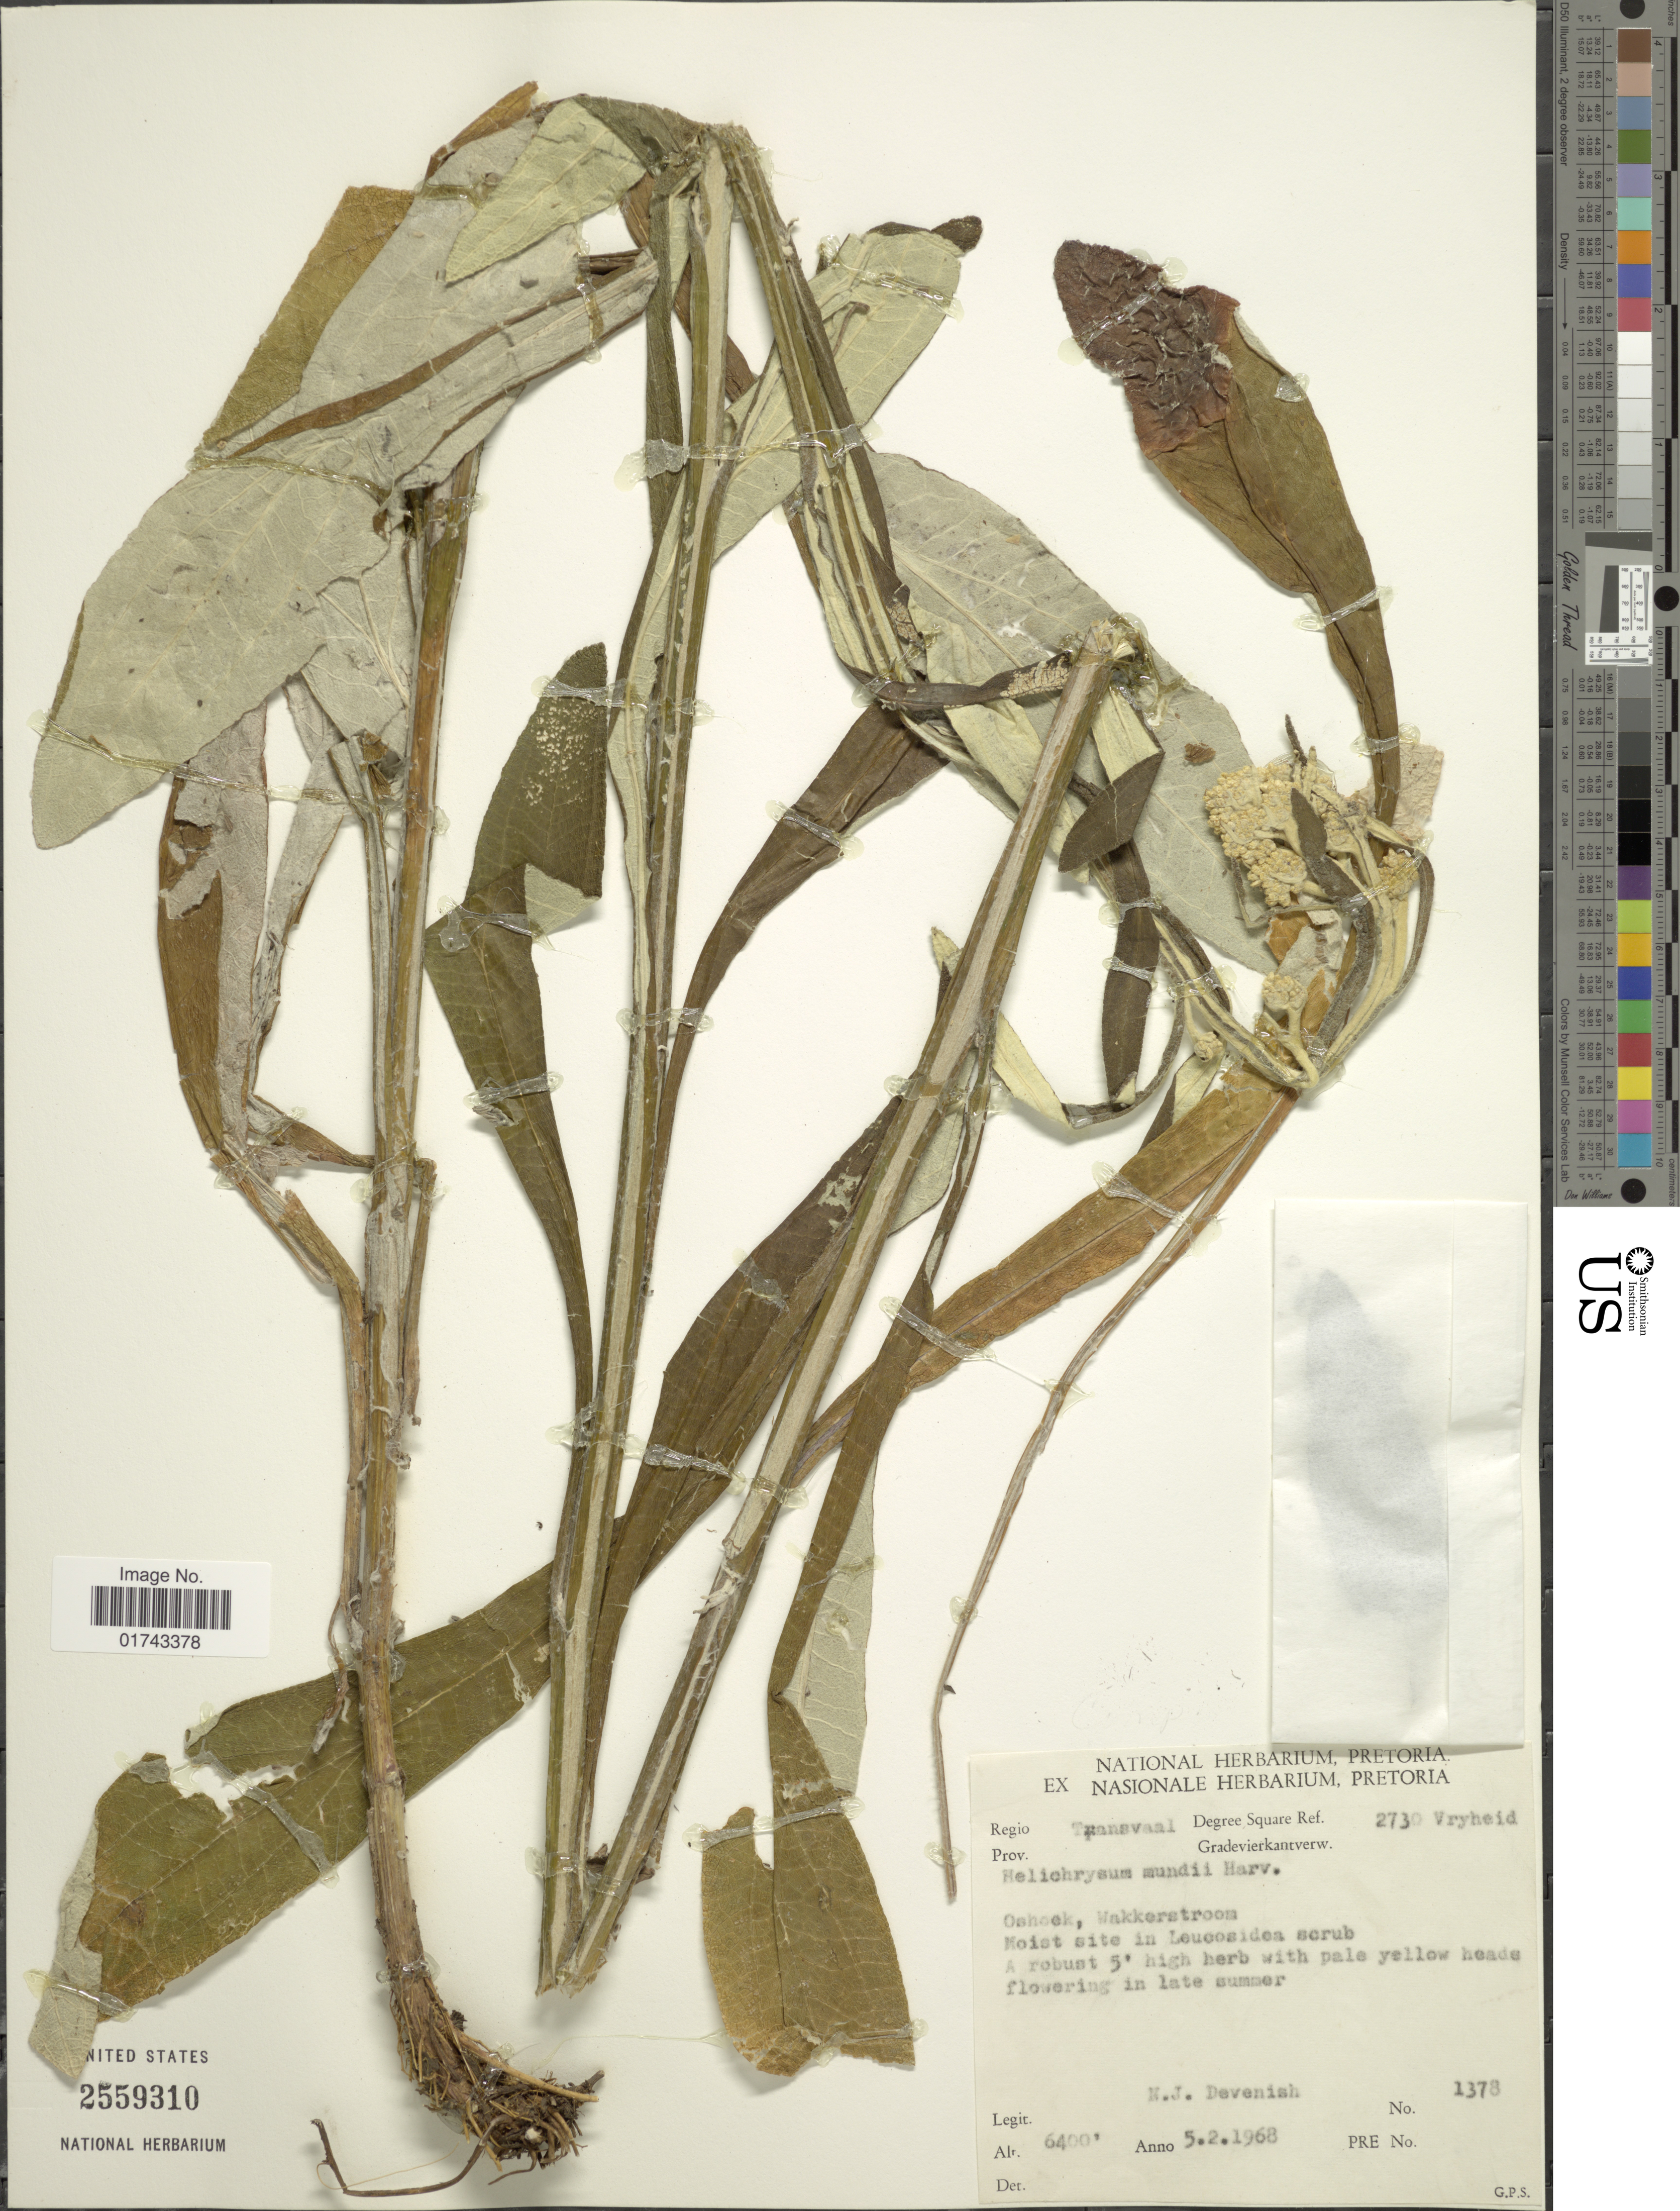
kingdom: Plantae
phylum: Tracheophyta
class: Magnoliopsida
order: Asterales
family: Asteraceae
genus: Helichrysum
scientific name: Helichrysum mundtii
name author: Harv.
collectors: N. Devenish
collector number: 1378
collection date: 1968-02-05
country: South Africa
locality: Regio Transvaal, Degree Square Ref. 2730 Vryheid, Oshoek, Wakkerstroom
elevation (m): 1951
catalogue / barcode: US 2559310